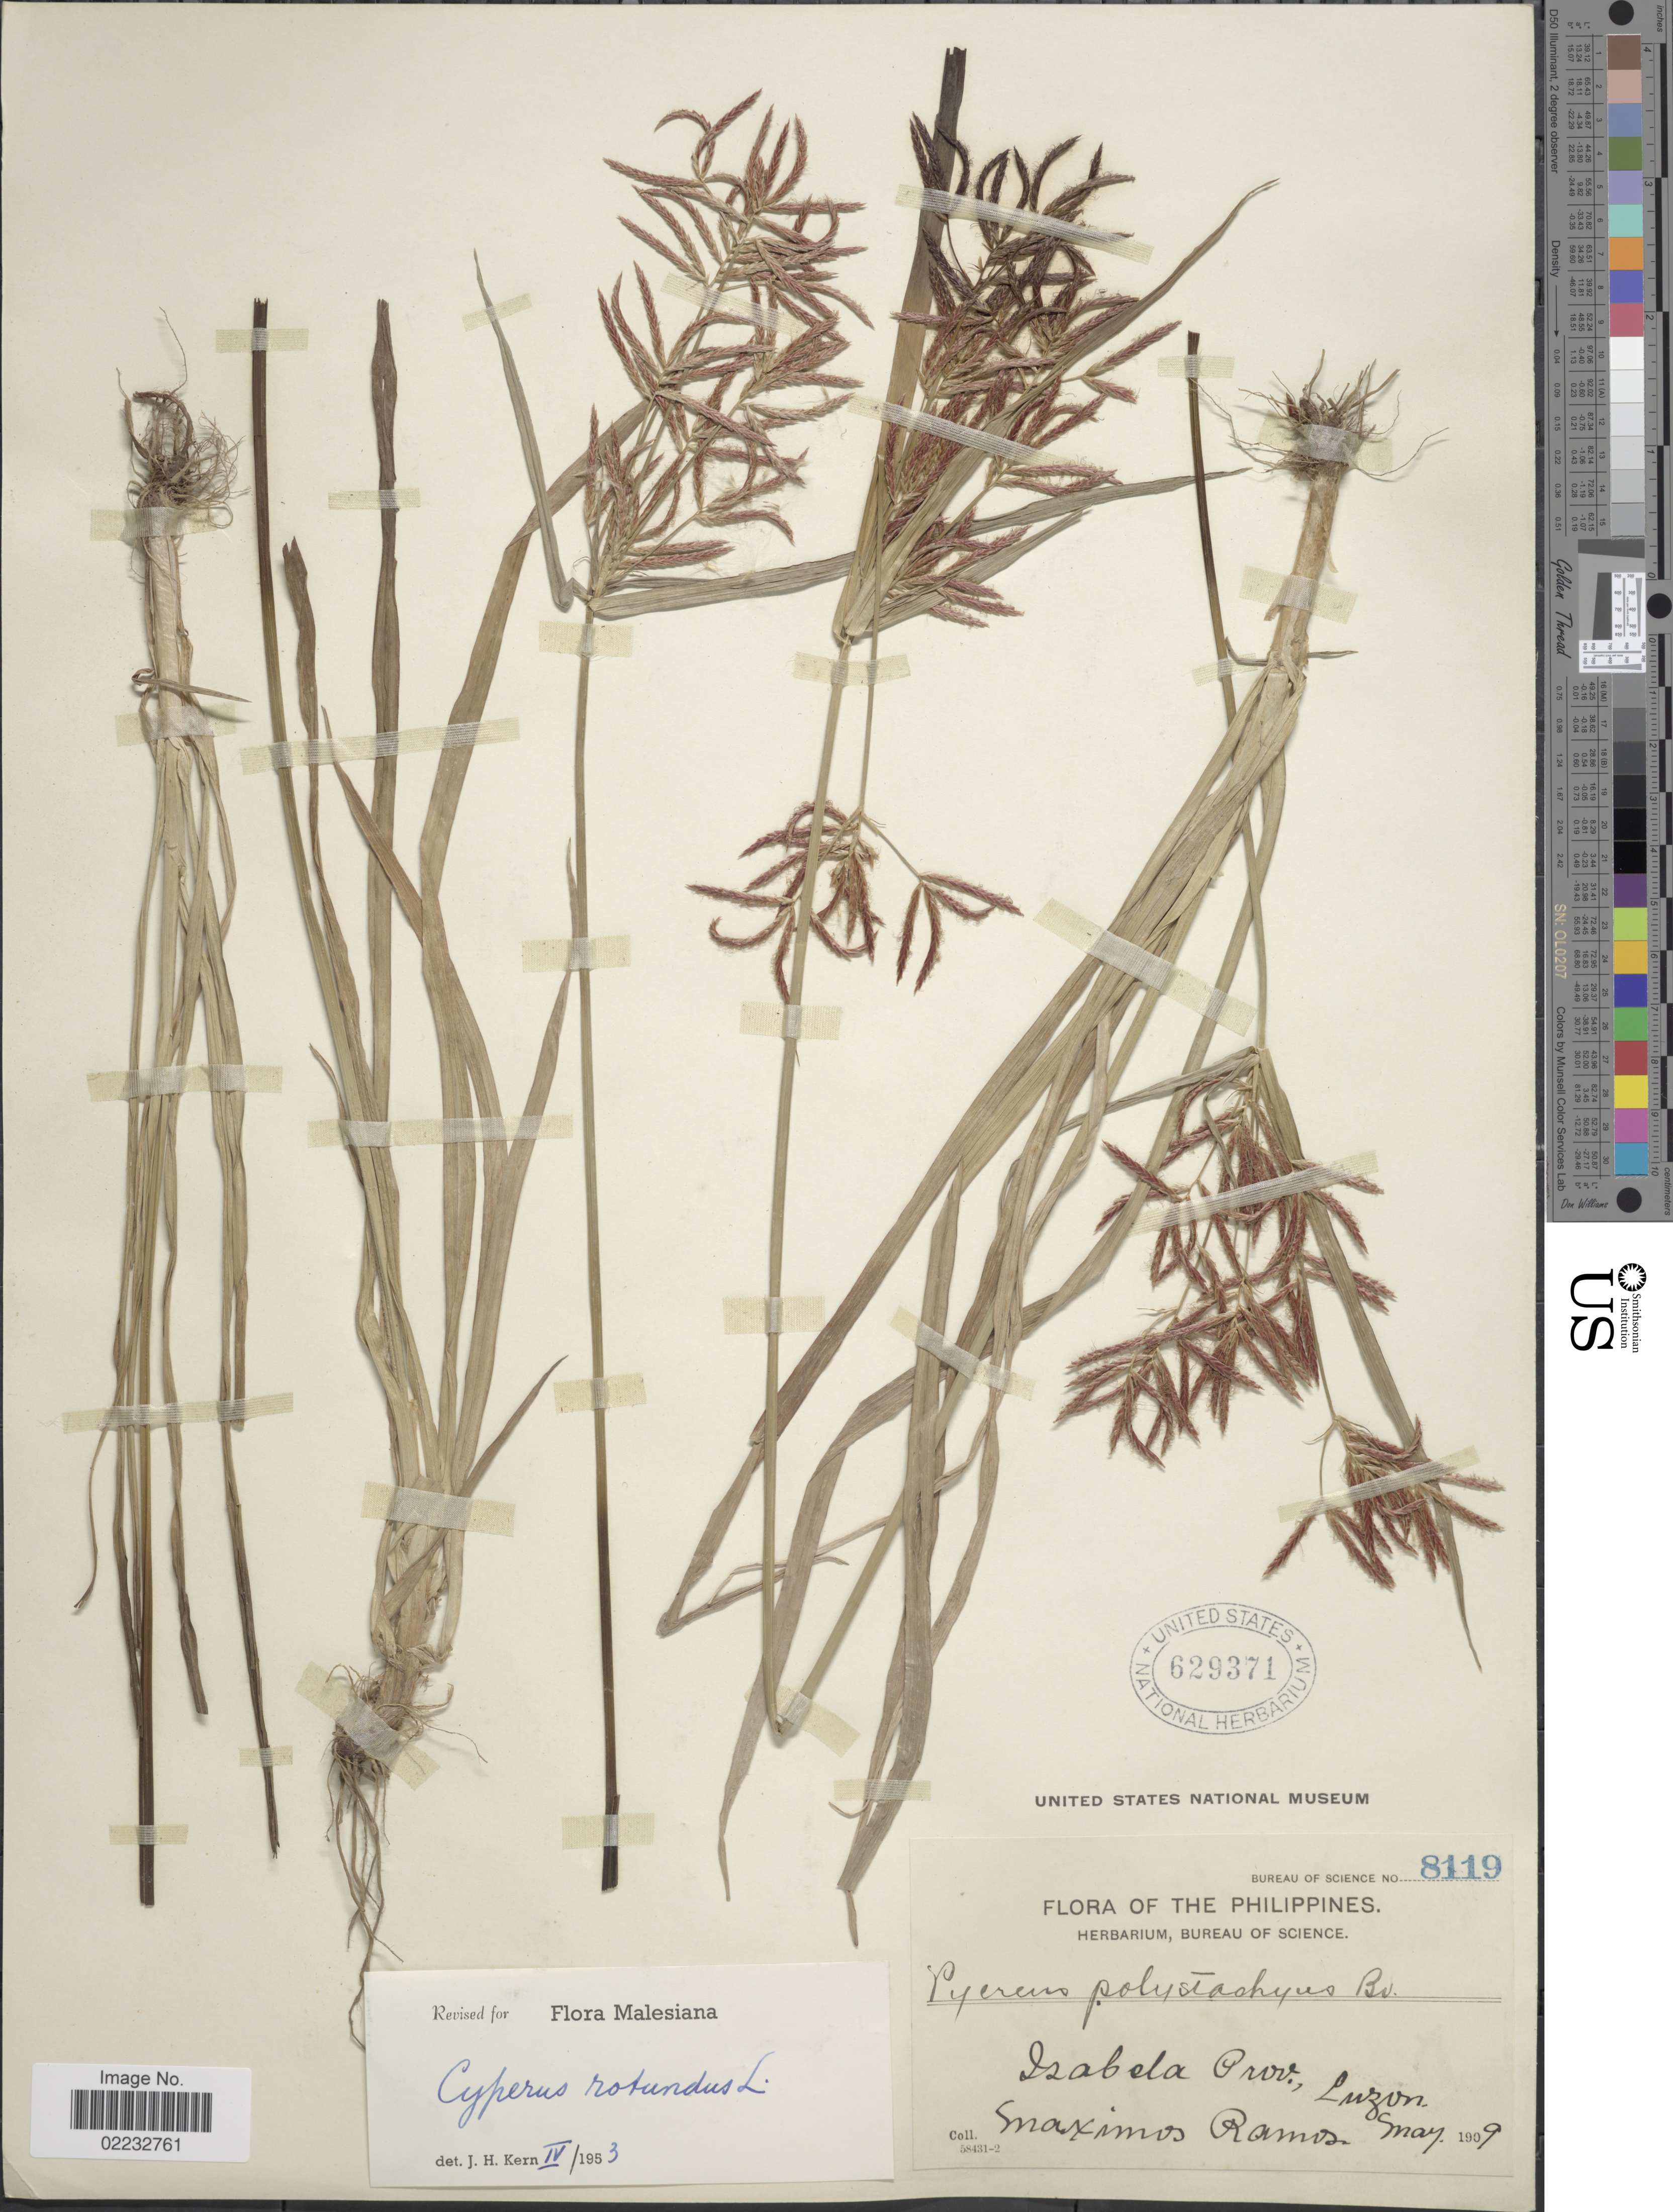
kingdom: Plantae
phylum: Tracheophyta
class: Liliopsida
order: Poales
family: Cyperaceae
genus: Cyperus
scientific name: Cyperus rotundus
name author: L.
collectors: M. Ramos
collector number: Bureau of Science 8119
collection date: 1909-05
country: Philippines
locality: Isabela Prov., Luzon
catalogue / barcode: US 629371